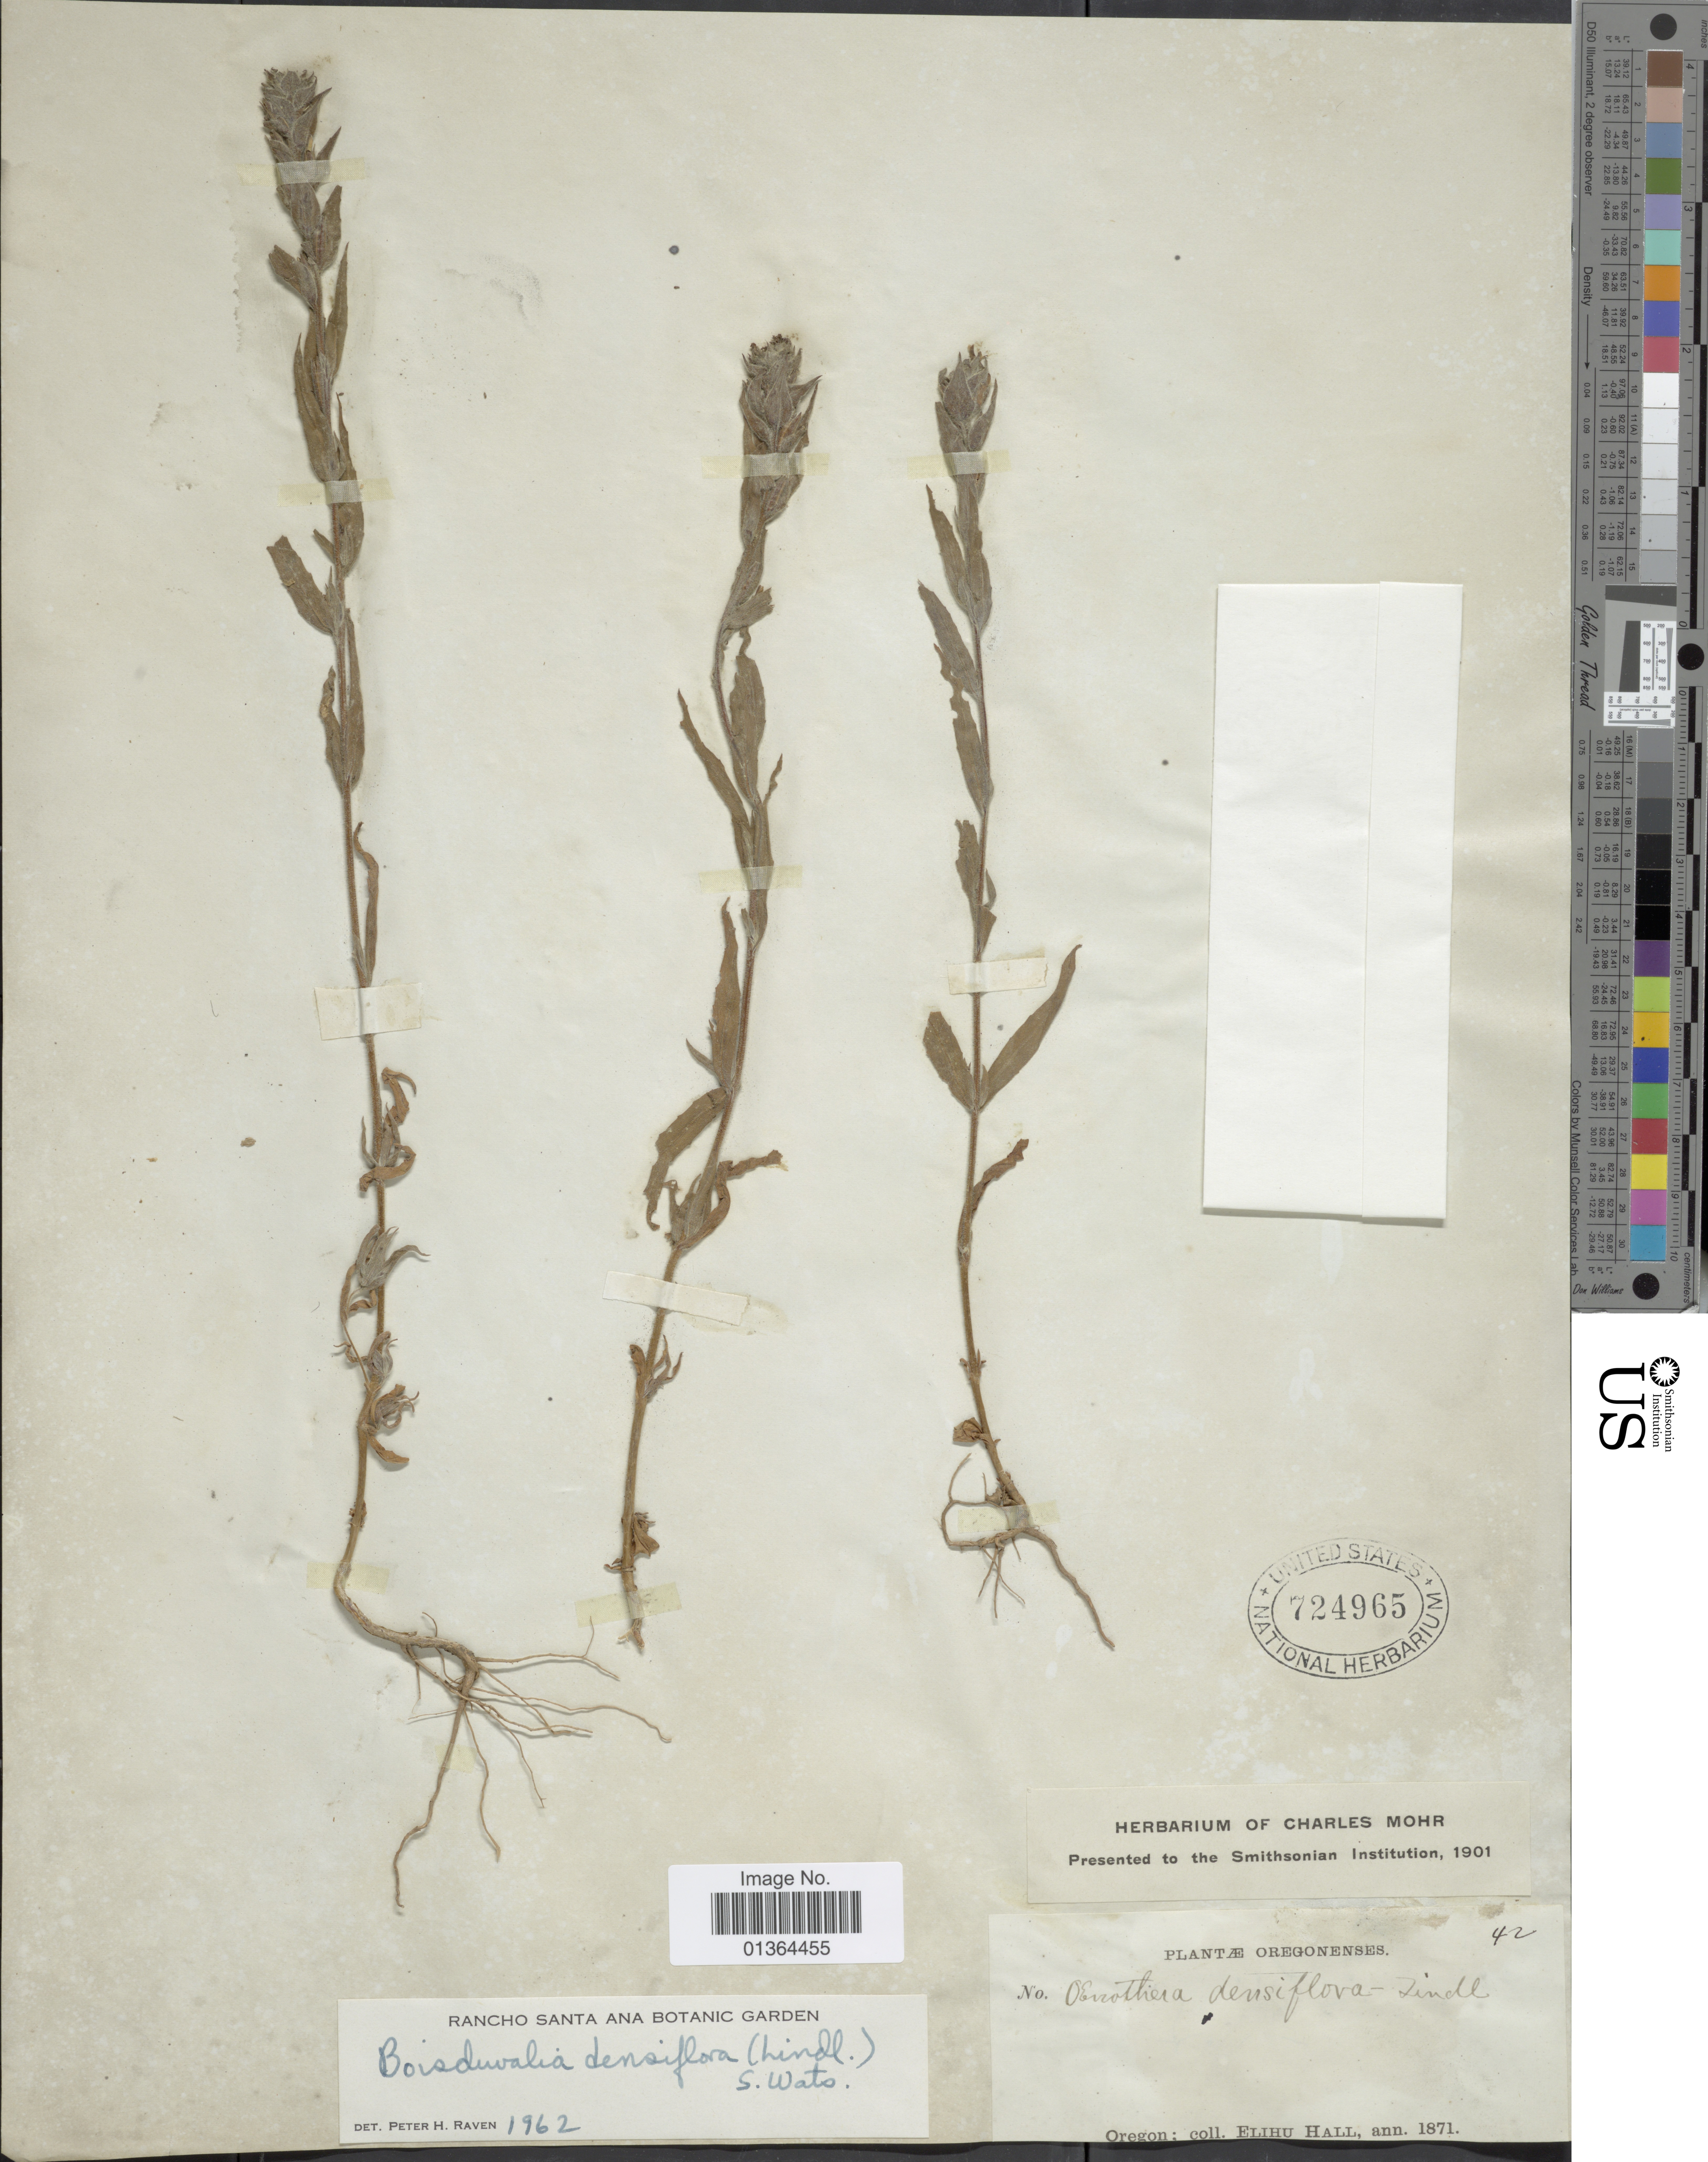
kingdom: Plantae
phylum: Tracheophyta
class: Magnoliopsida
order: Myrtales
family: Onagraceae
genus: Epilobium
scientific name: Epilobium densiflorum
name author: (Lindl.) Hoch & P.H. Raven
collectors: E. Hall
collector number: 42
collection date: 1871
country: United States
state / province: Oregon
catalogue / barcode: US 724965